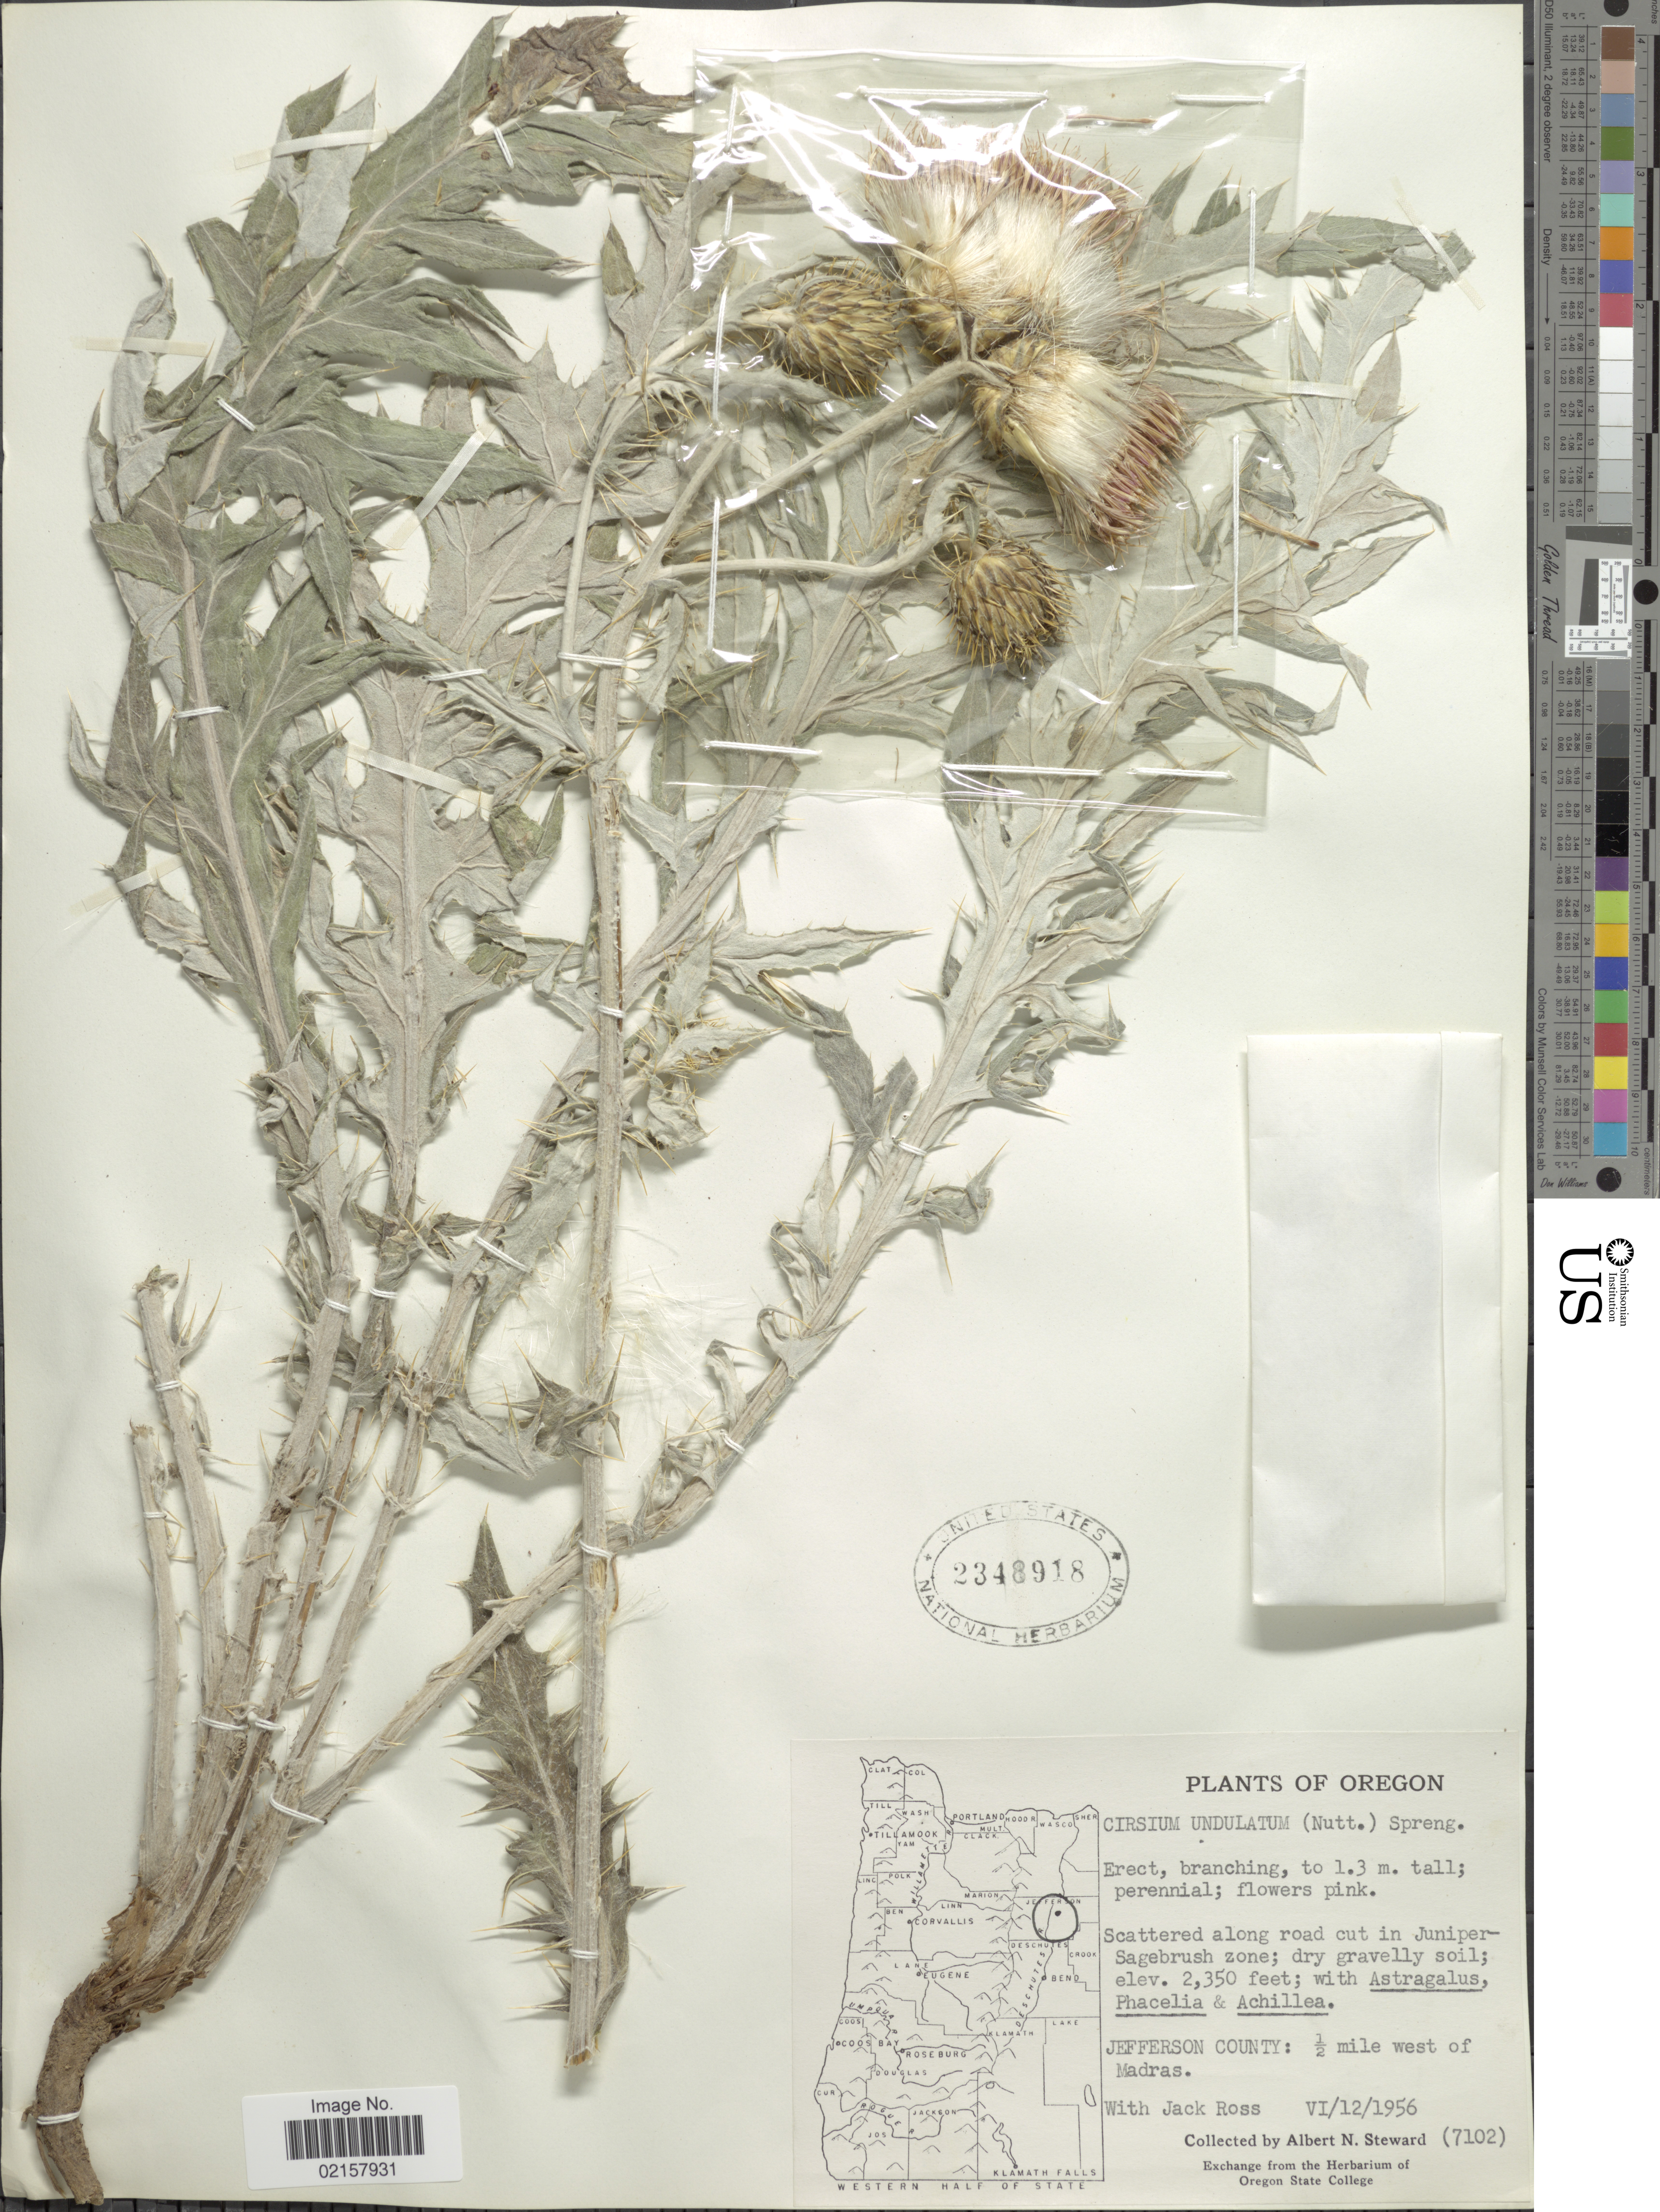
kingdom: Plantae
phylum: Tracheophyta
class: Magnoliopsida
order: Asterales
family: Asteraceae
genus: Cirsium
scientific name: Cirsium undulatum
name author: (Nutt.) Spreng.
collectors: A. N. Steward & J. Ross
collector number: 7102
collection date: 1956-06-12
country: United States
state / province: Oregon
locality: Jefferson County: 1/2 mile west of Madras.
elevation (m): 716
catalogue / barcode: US 2348918